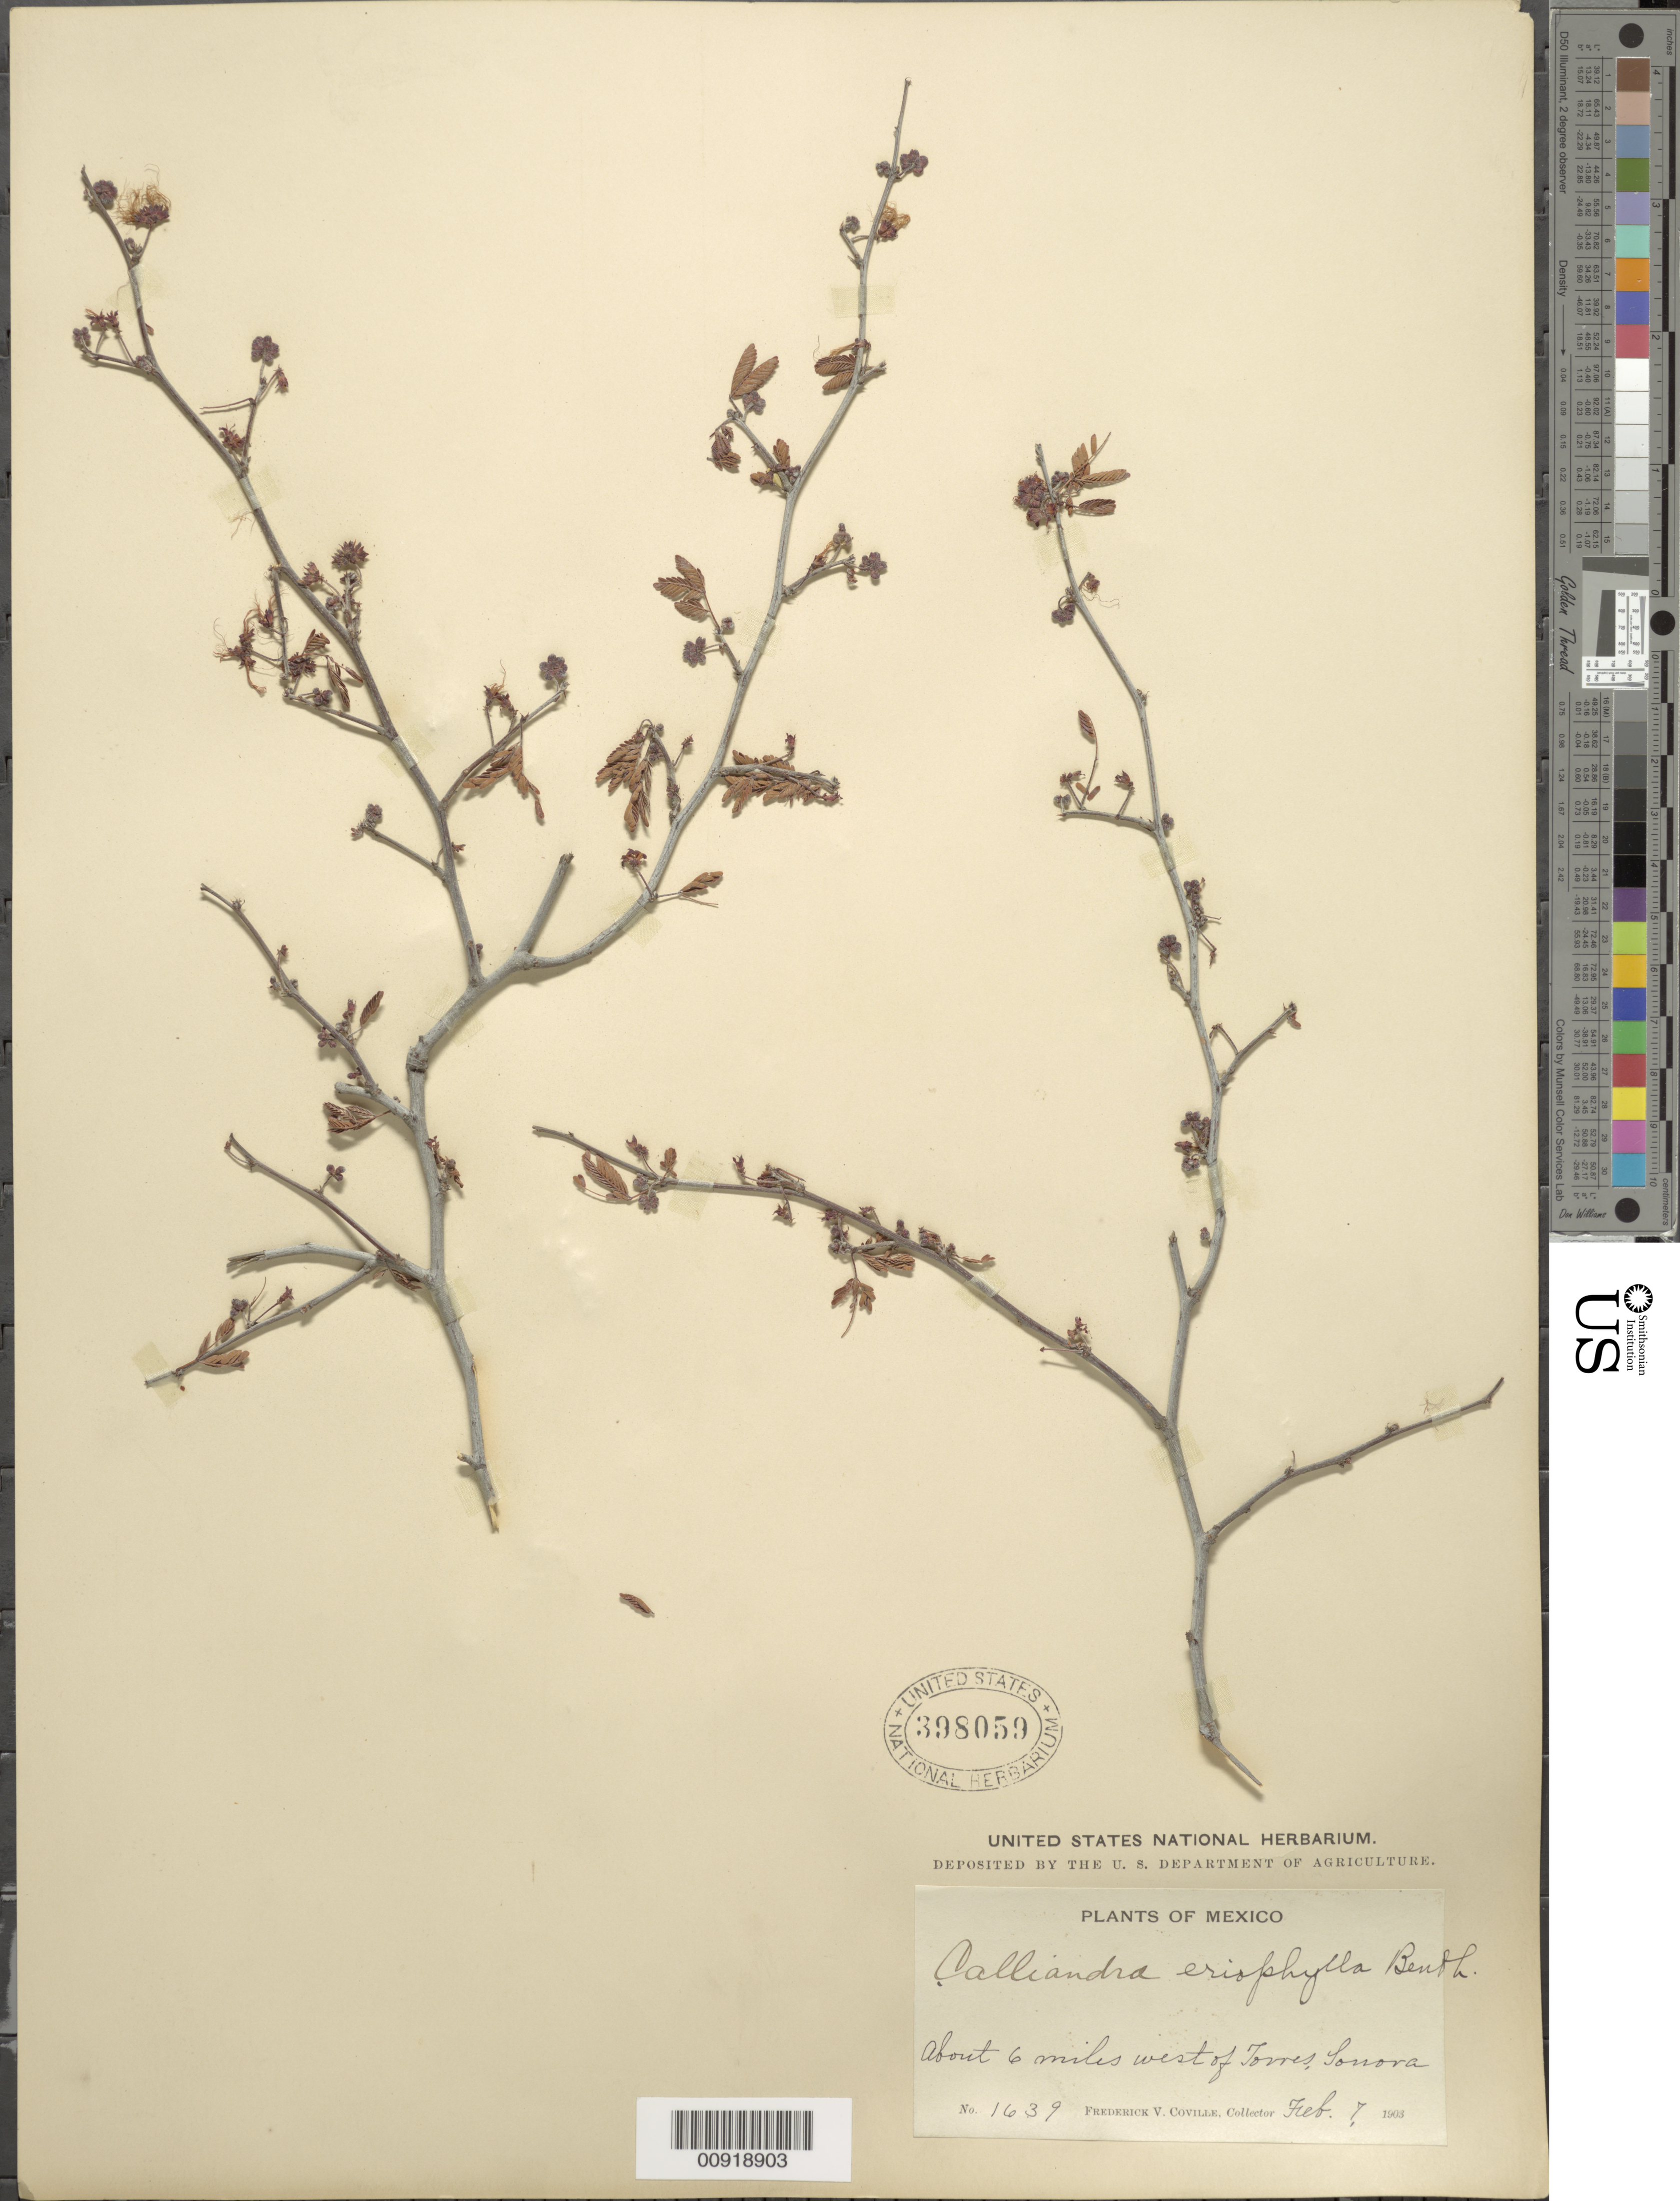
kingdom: Plantae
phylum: Tracheophyta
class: Magnoliopsida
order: Fabales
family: Fabaceae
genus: Calliandra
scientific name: Calliandra eriophylla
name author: Benth.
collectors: F. V. Coville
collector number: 1639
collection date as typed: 07 Feb 1903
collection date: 1903-02-07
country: Mexico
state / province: Sonora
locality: About 6 miles west of Torres, Sonora.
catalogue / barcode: US 398059